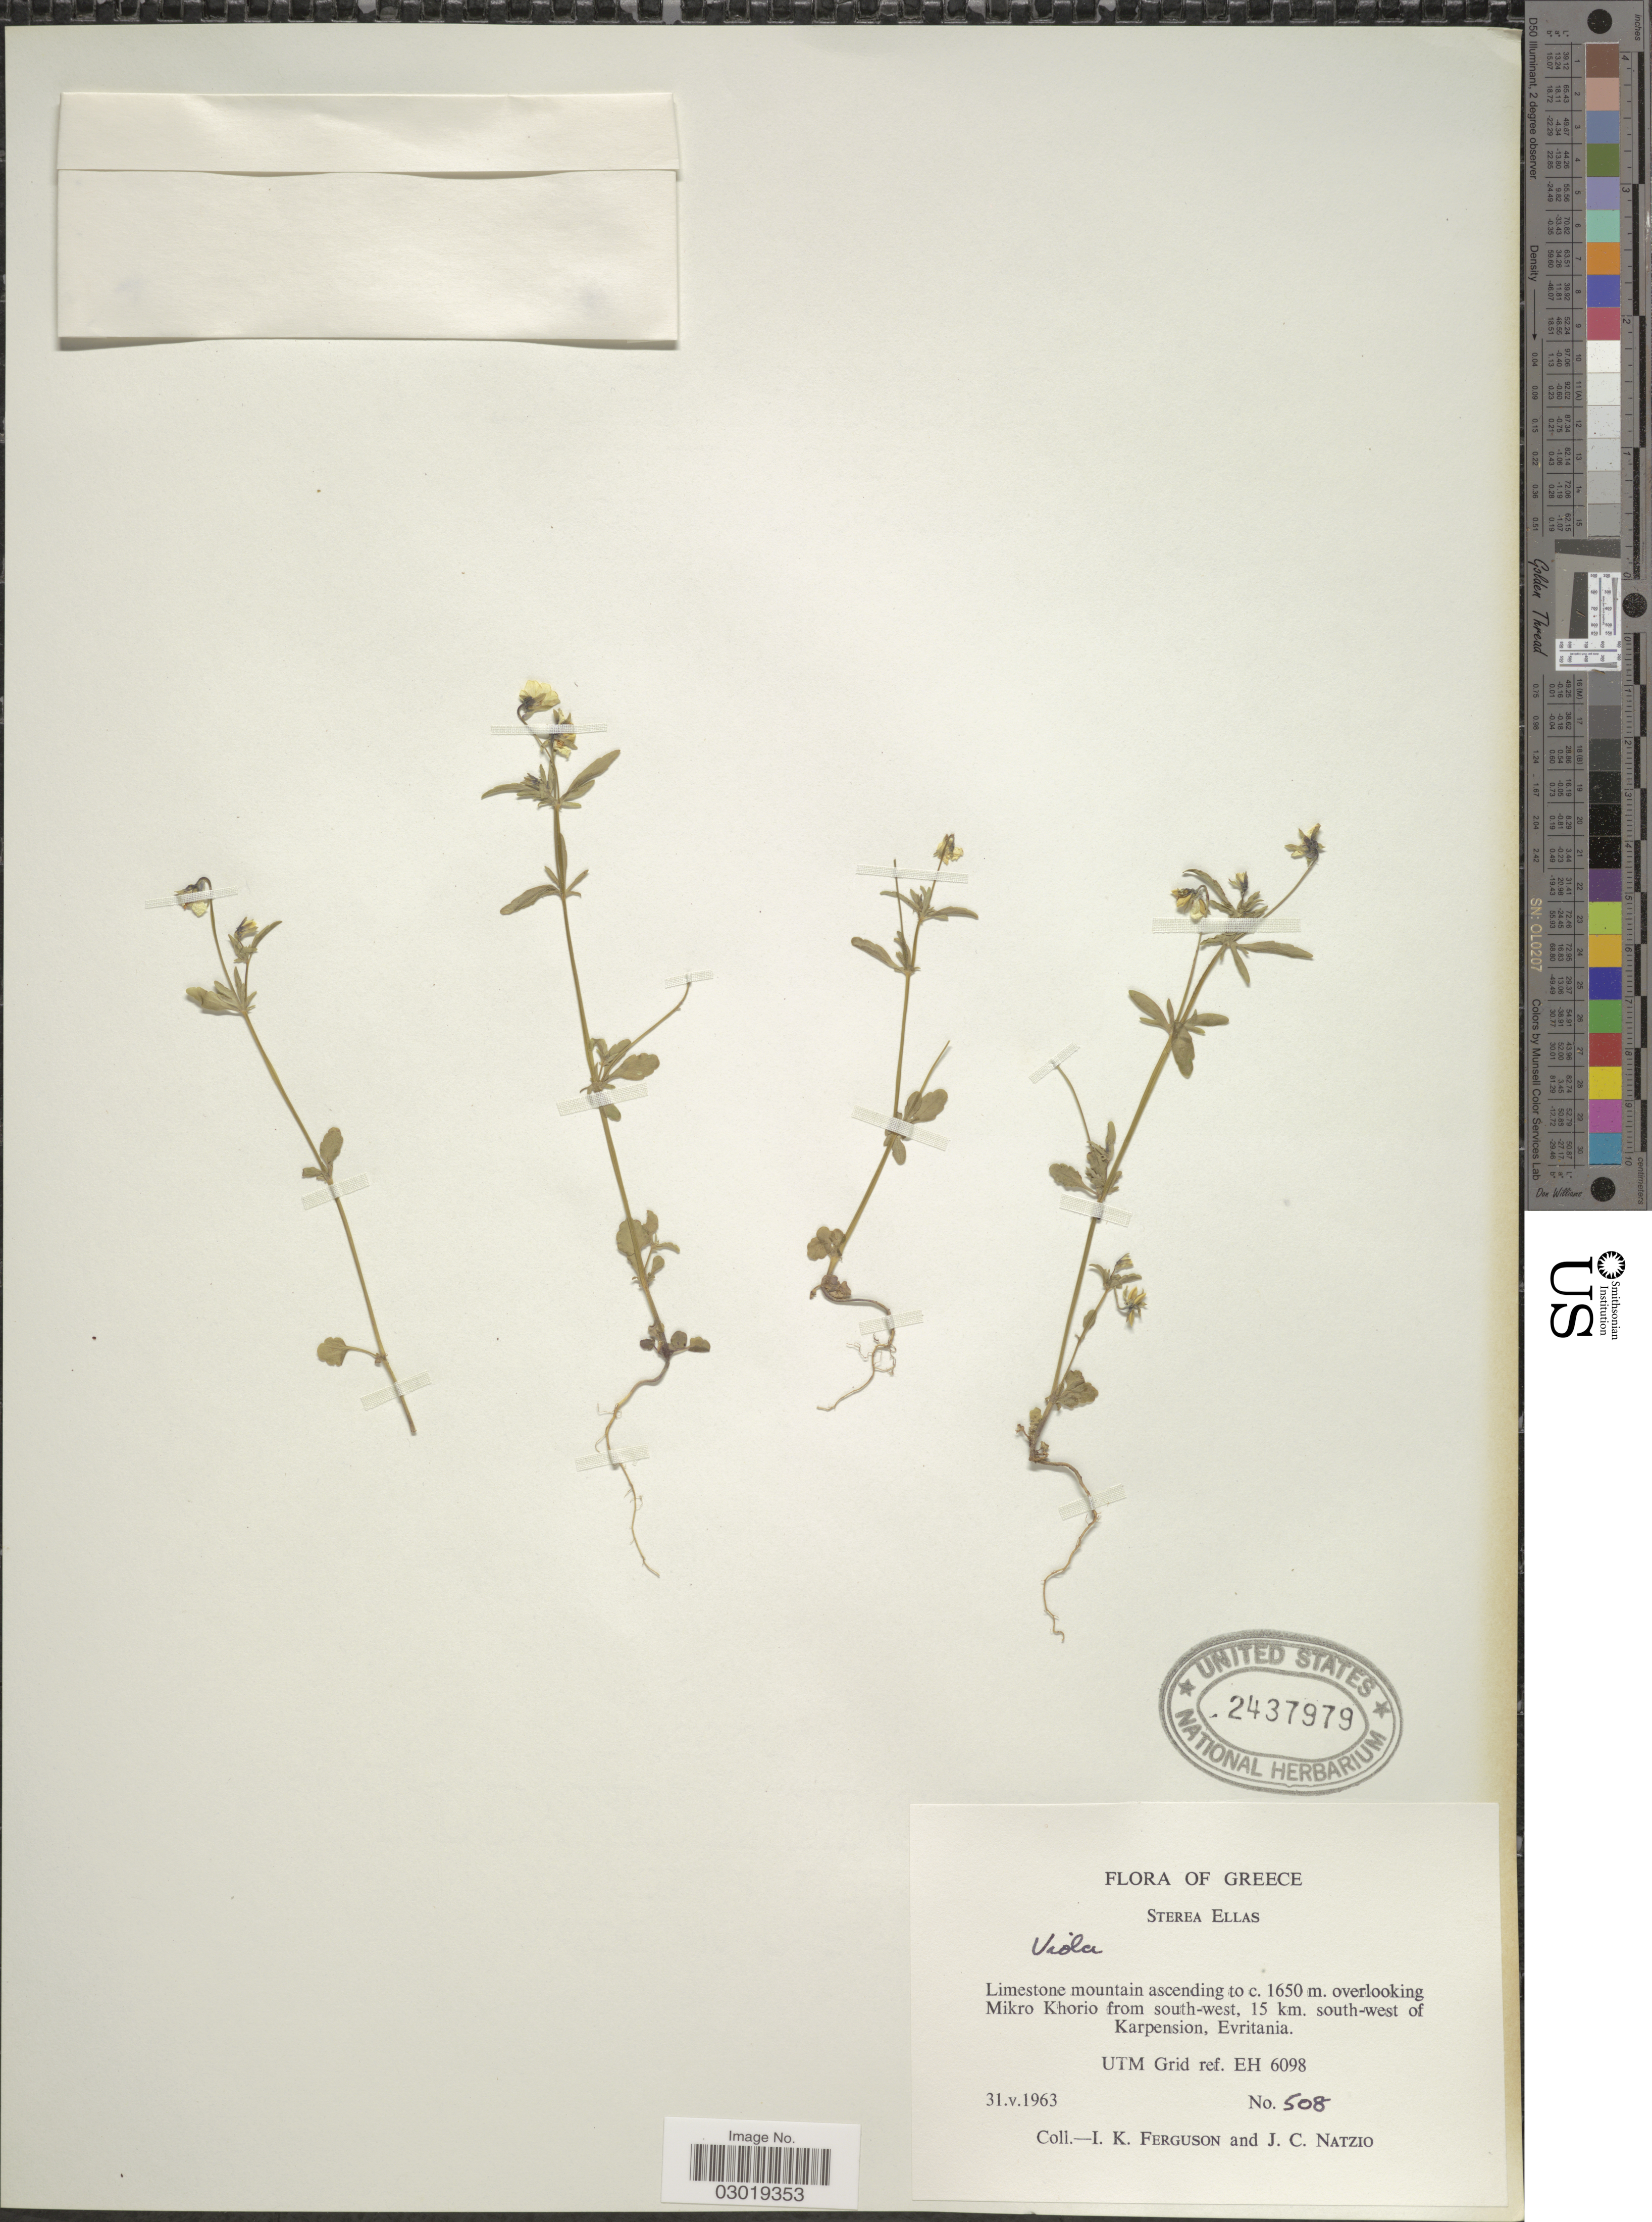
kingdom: Plantae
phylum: Tracheophyta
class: Magnoliopsida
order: Malpighiales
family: Violaceae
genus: Viola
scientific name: Viola sp.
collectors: I. K. Ferguson & J. Natzio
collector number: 508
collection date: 1963-05-31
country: Greece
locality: Sterea Ellas, Limestone mountain ascending to c. 1650 m. overlooking Mikro Khorio from south-west, 15 km. south-west of Karpension, Evritania, UTM Grid ref. EH 6098.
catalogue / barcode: US 2437979